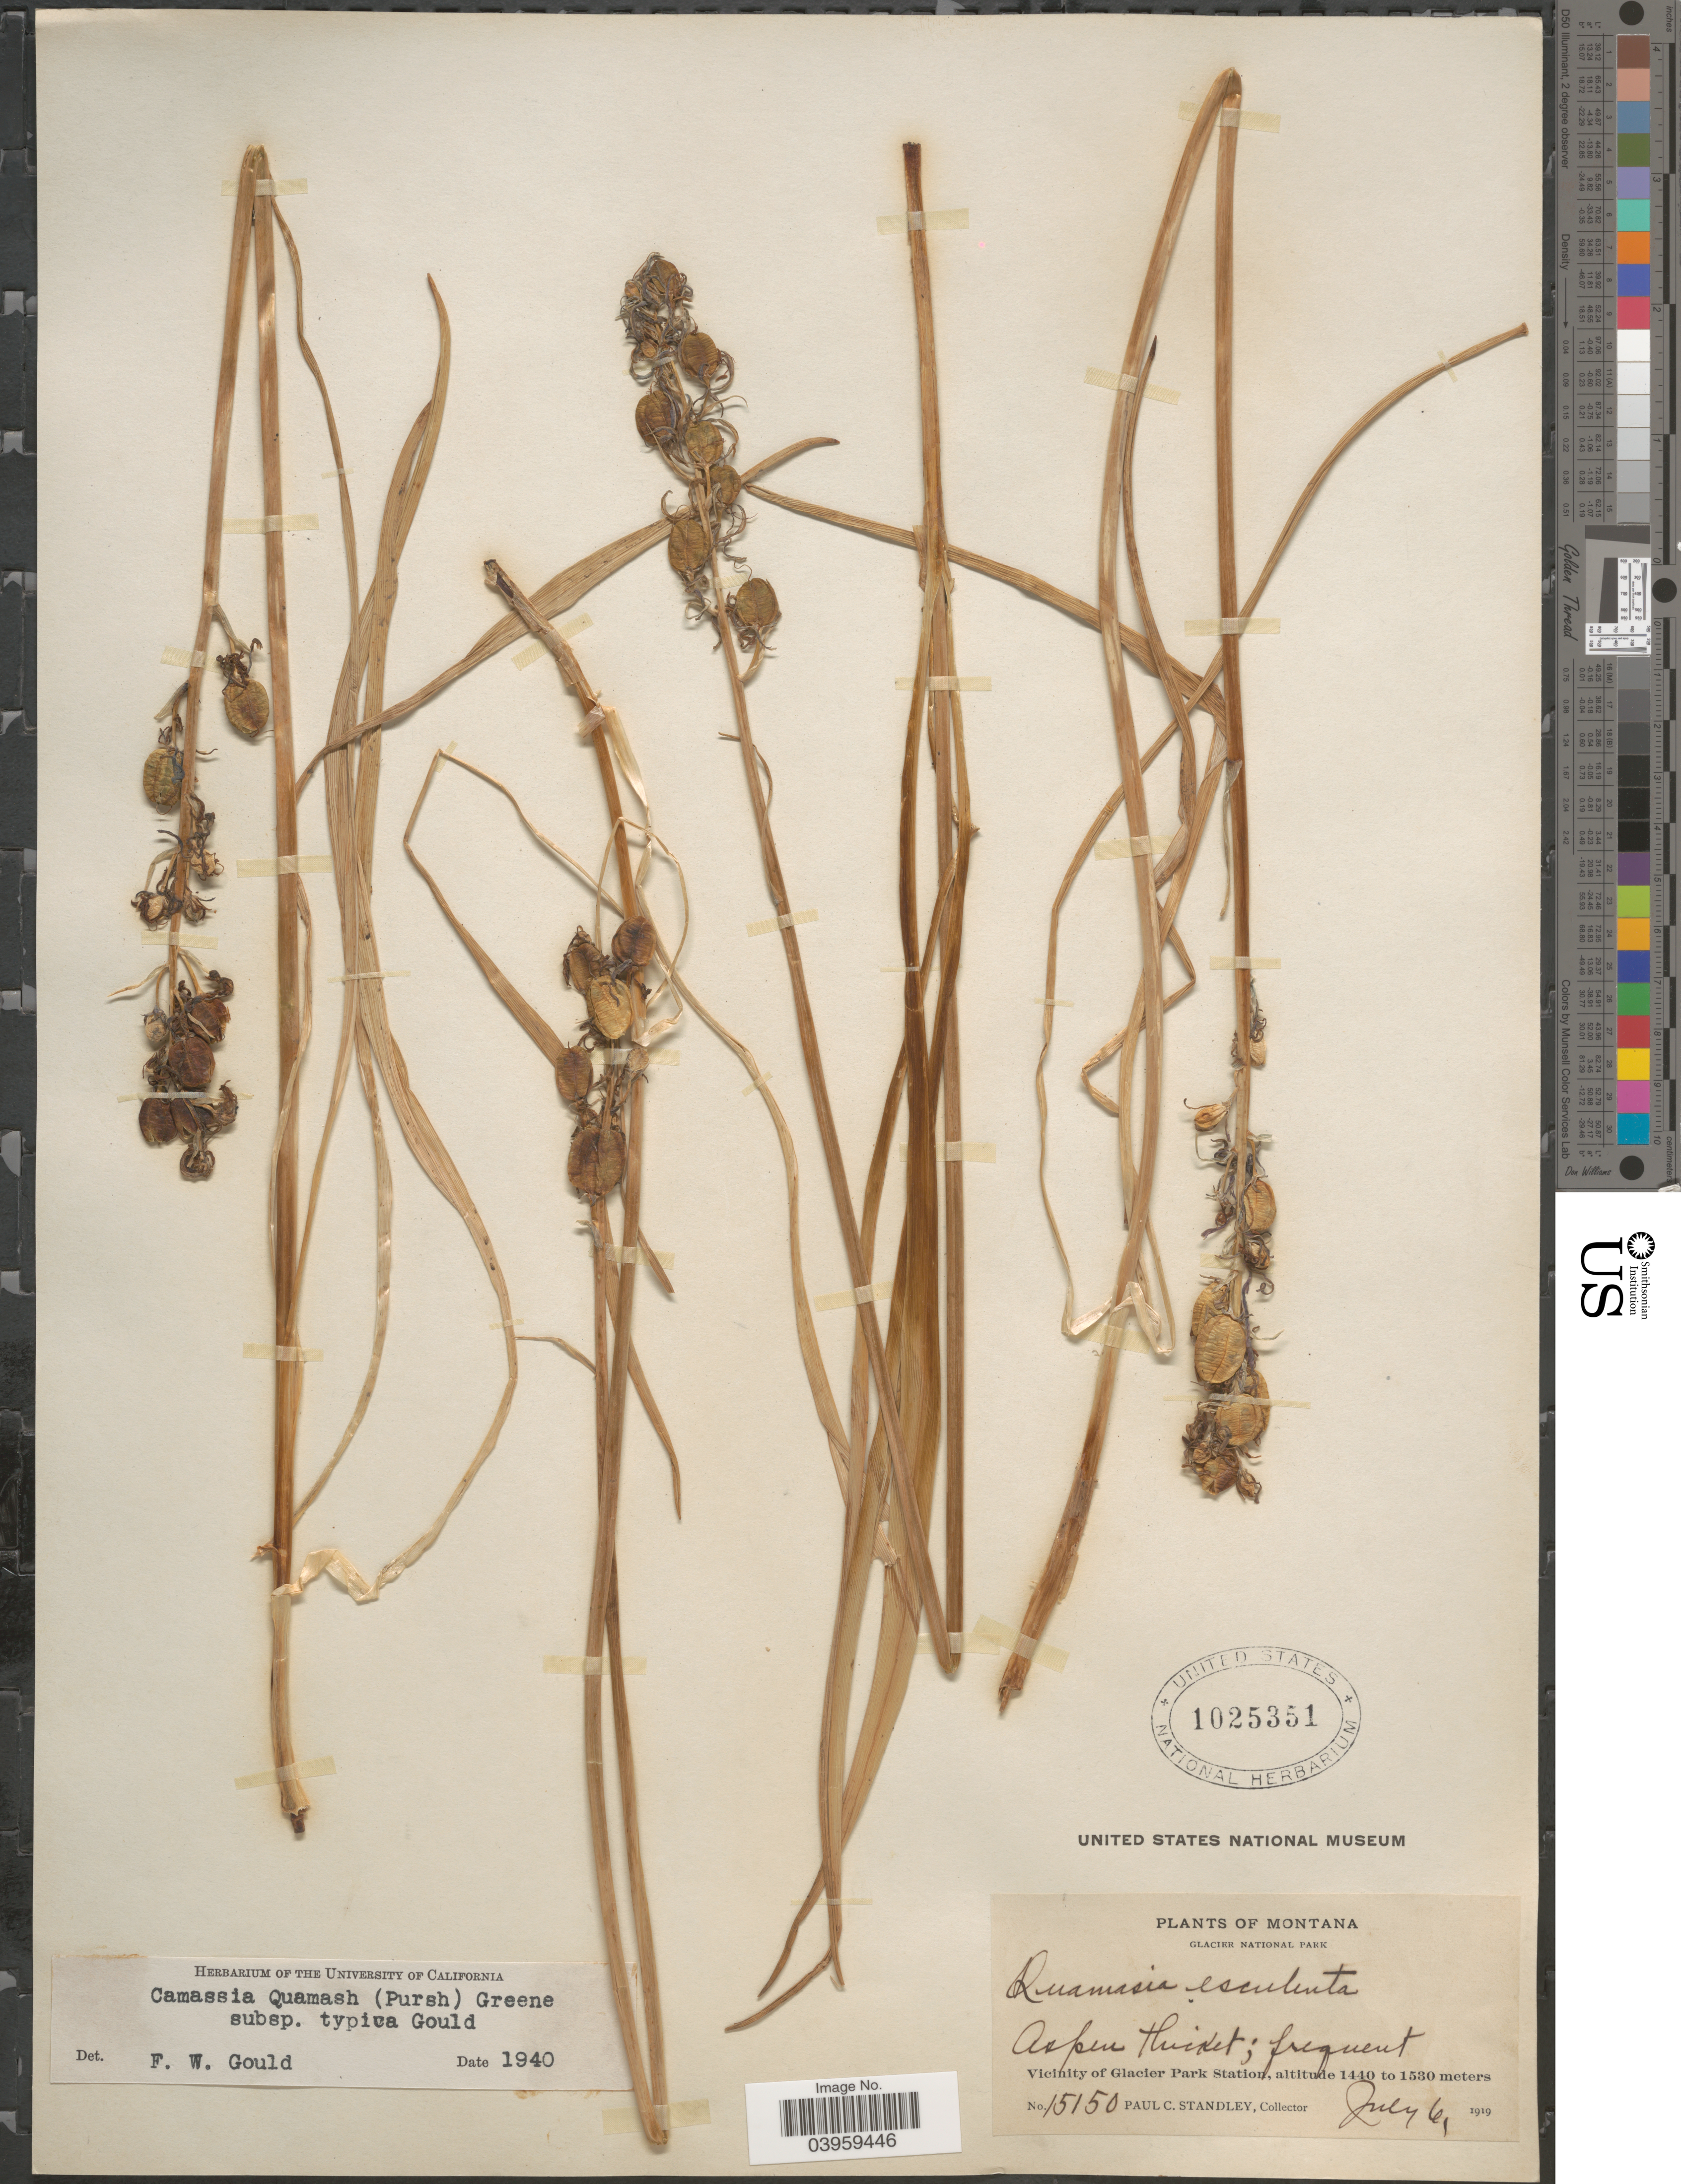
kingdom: Plantae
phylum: Tracheophyta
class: Liliopsida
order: Asparagales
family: Asparagaceae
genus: Camassia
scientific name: Camassia quamash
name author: (Pursh) Greene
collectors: P. C. Standley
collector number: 15150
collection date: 1919-07-06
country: United States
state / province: Montana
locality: Glacier National Park. Aspen thicket. Vicinity of Glacier Park Station.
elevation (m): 1140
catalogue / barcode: US 1025351